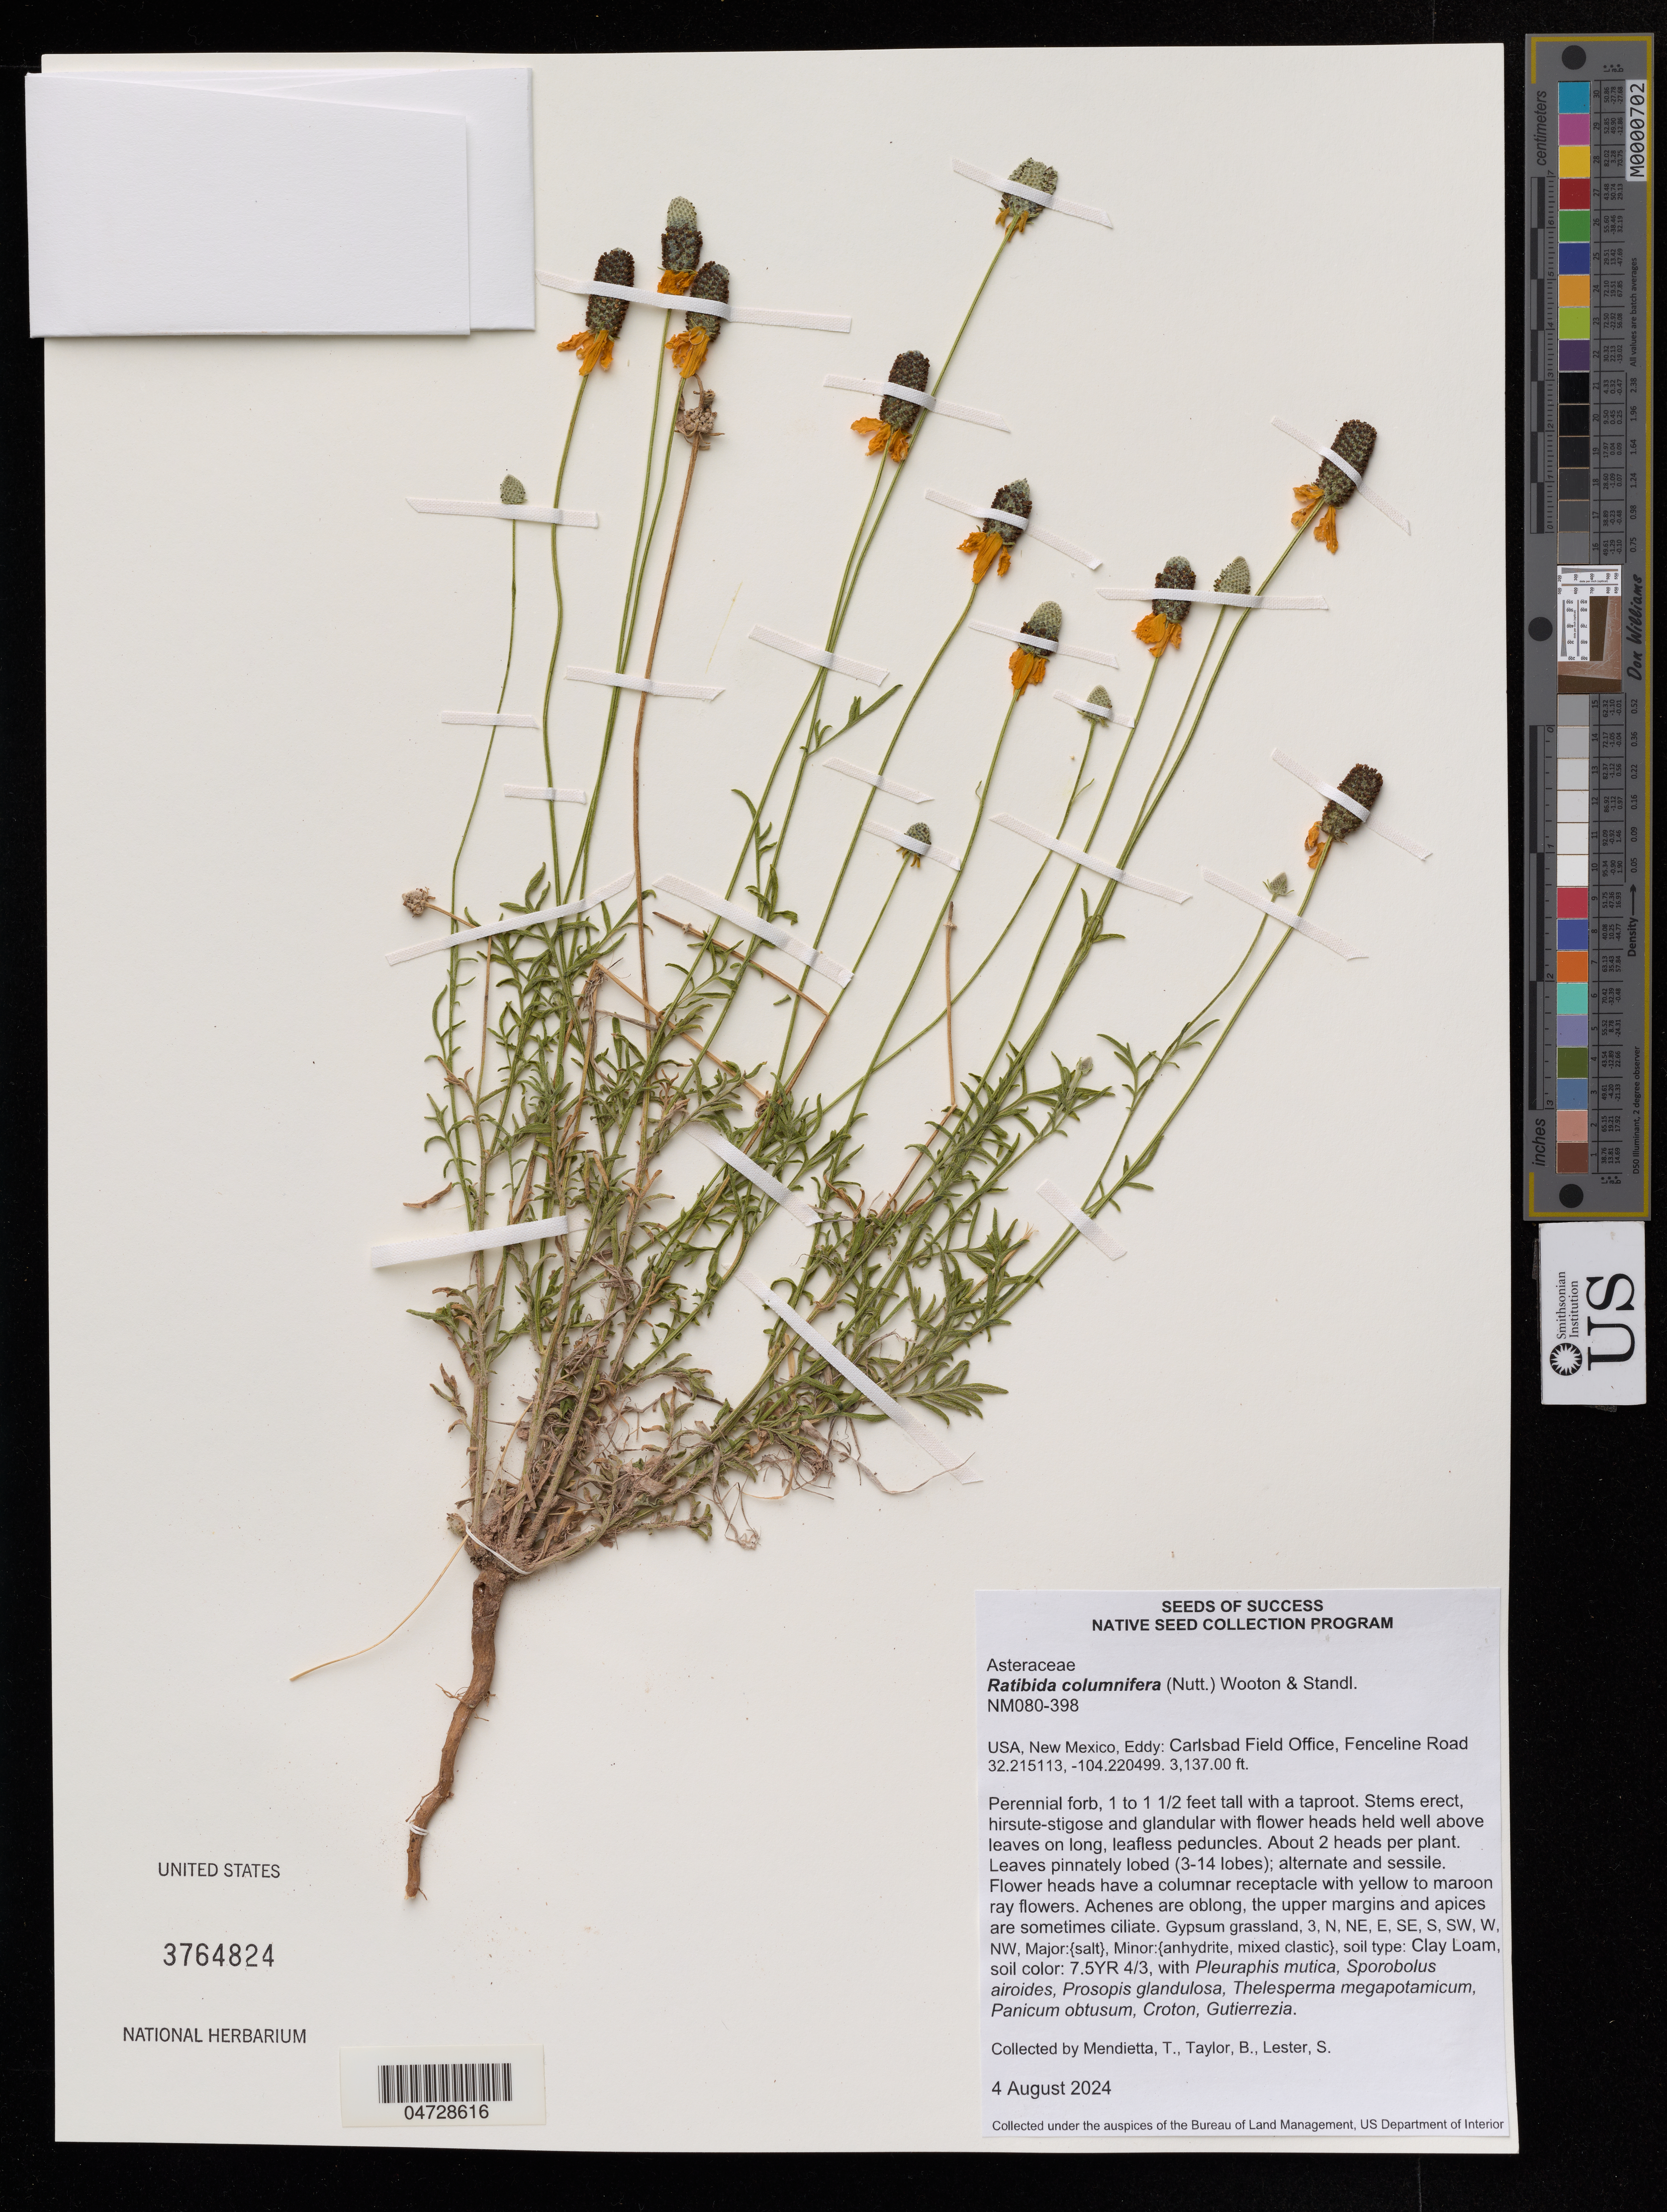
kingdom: Plantae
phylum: Tracheophyta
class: Magnoliopsida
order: Asterales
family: Asteraceae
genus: Ratibida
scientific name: Ratibida columnifera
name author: (Nutt.) Wooton & Standl.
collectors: T. Mendietta & B. Taylor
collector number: NM080-398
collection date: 2024-08-04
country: United States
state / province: New Mexico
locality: Eddy: Carlsbad Field Office, Fenceline Road.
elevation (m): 956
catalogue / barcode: US 3764824